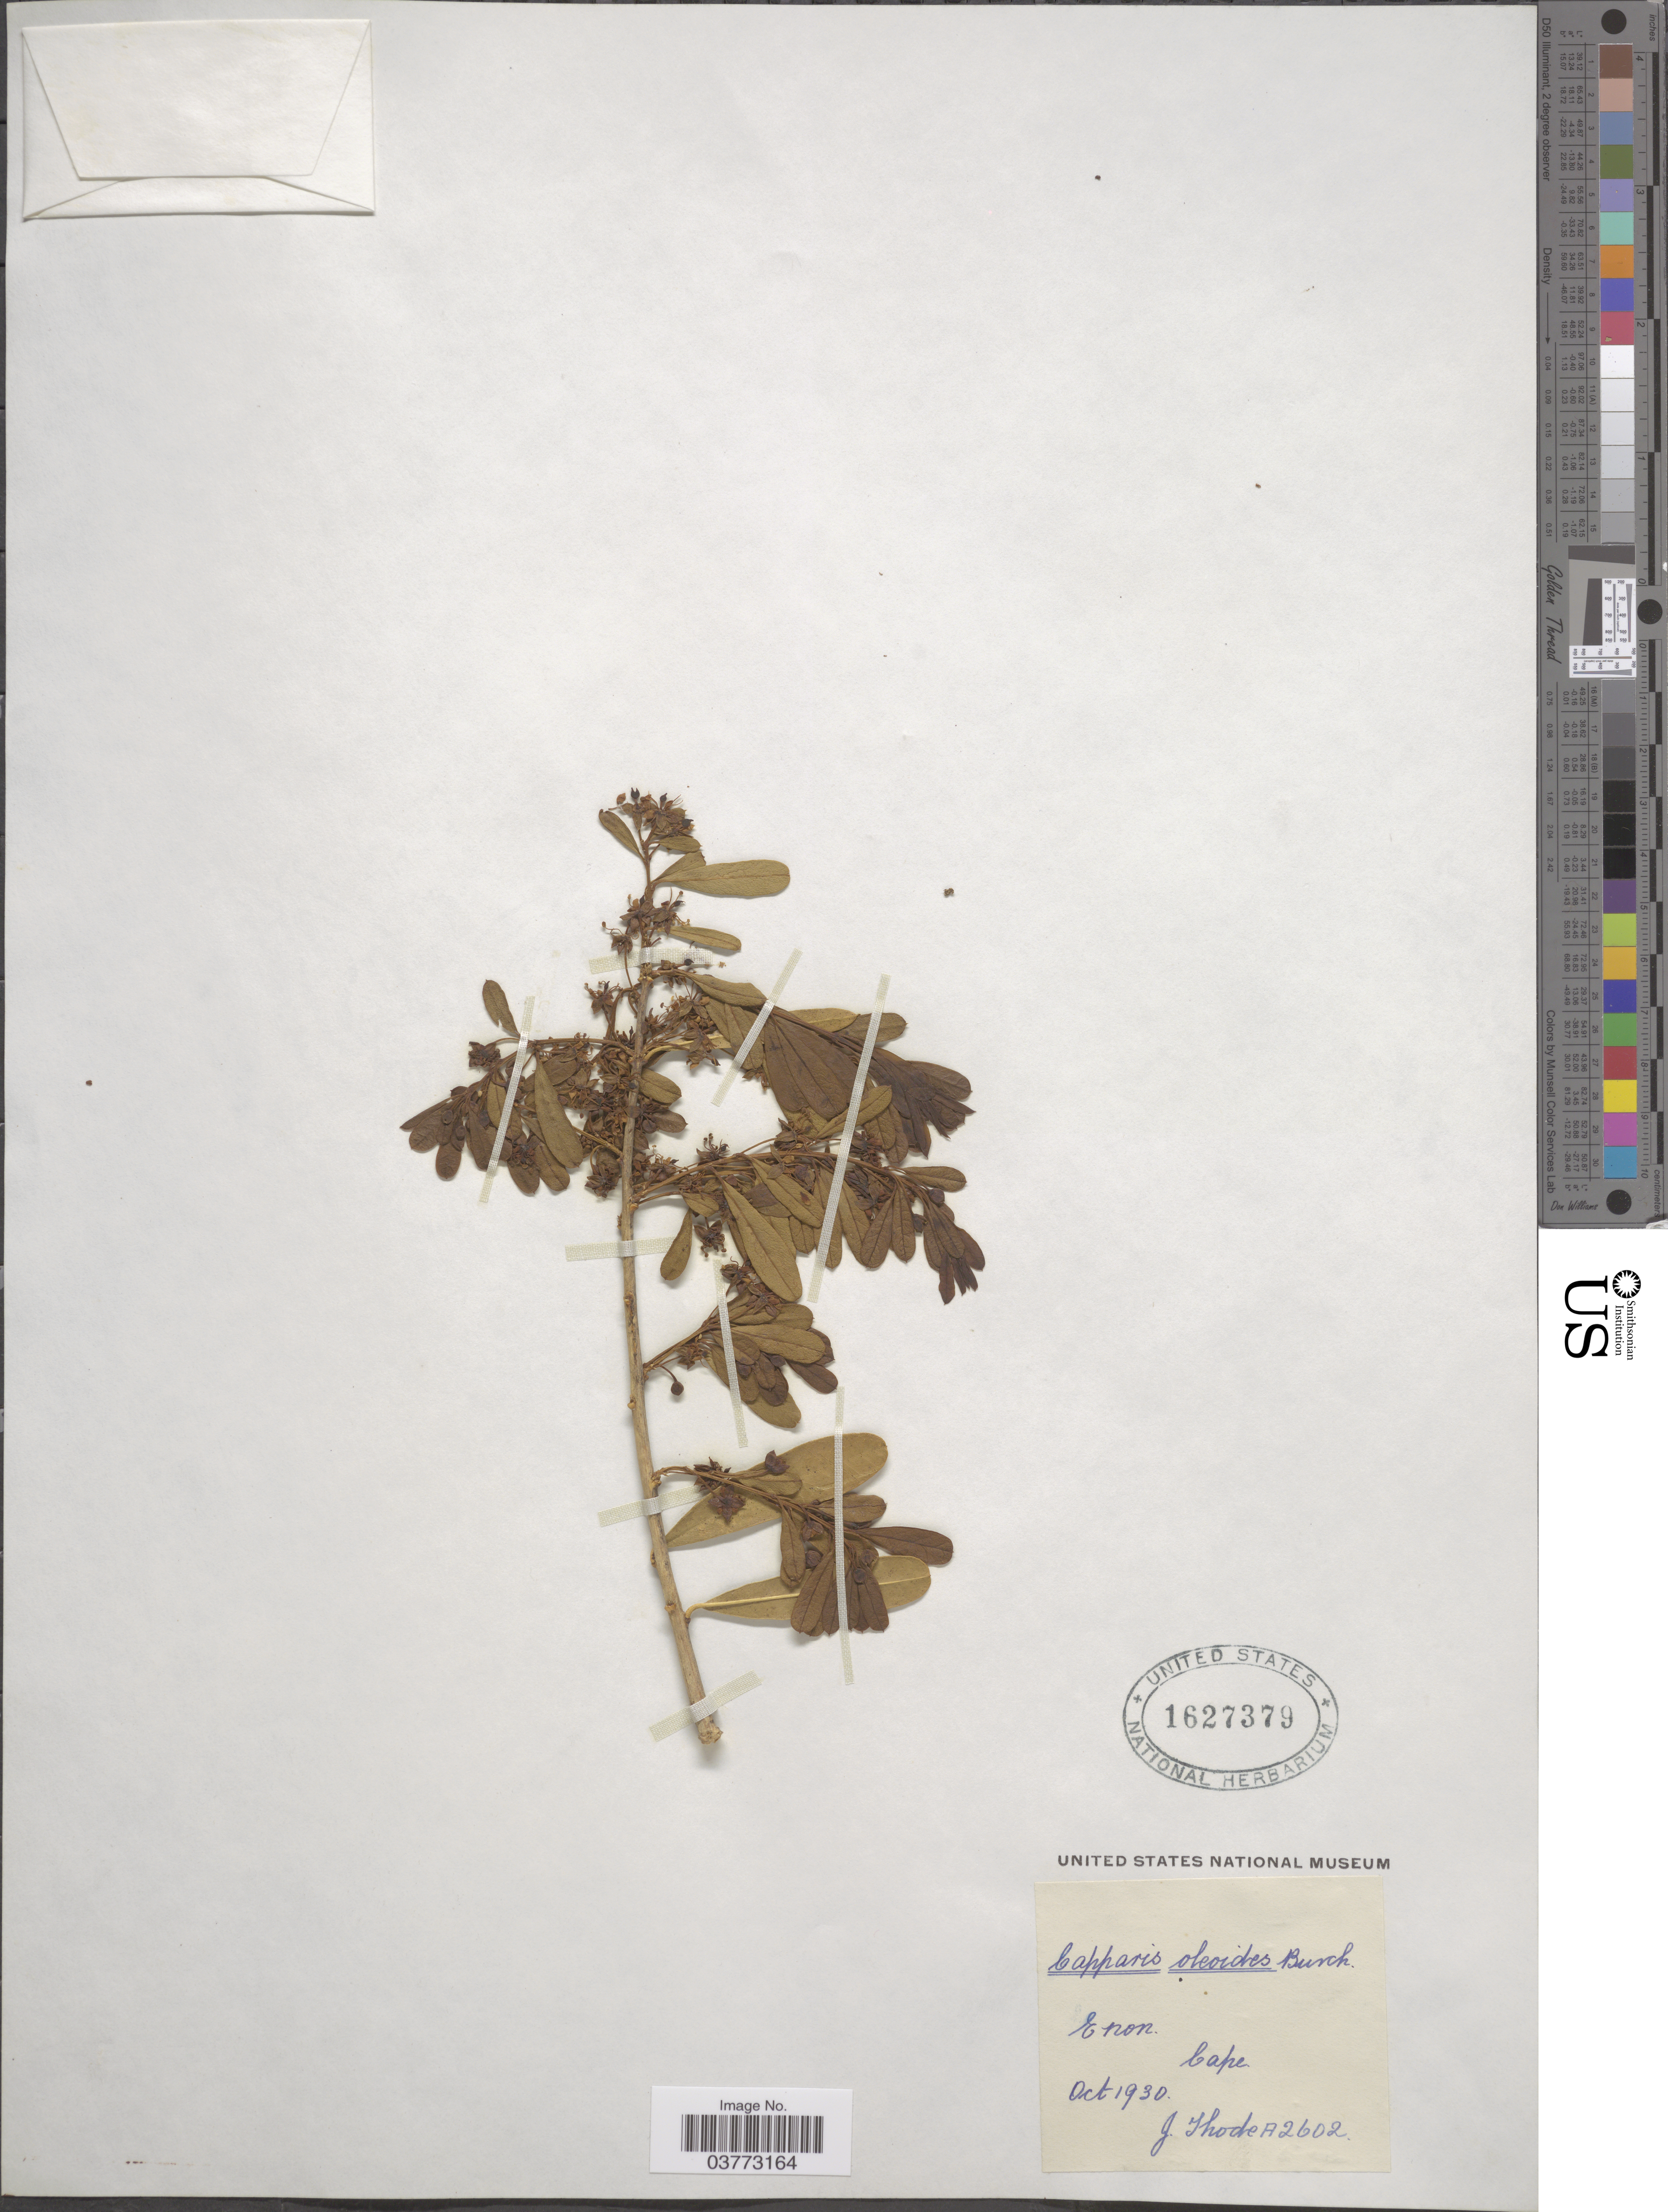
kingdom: Plantae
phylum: Tracheophyta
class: Magnoliopsida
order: Brassicales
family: Capparaceae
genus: Capparis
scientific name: Capparis oleoides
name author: Burch. ex DC.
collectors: J. Thode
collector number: A2602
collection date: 1930-10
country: South Africa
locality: Cape.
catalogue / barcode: US 1627379